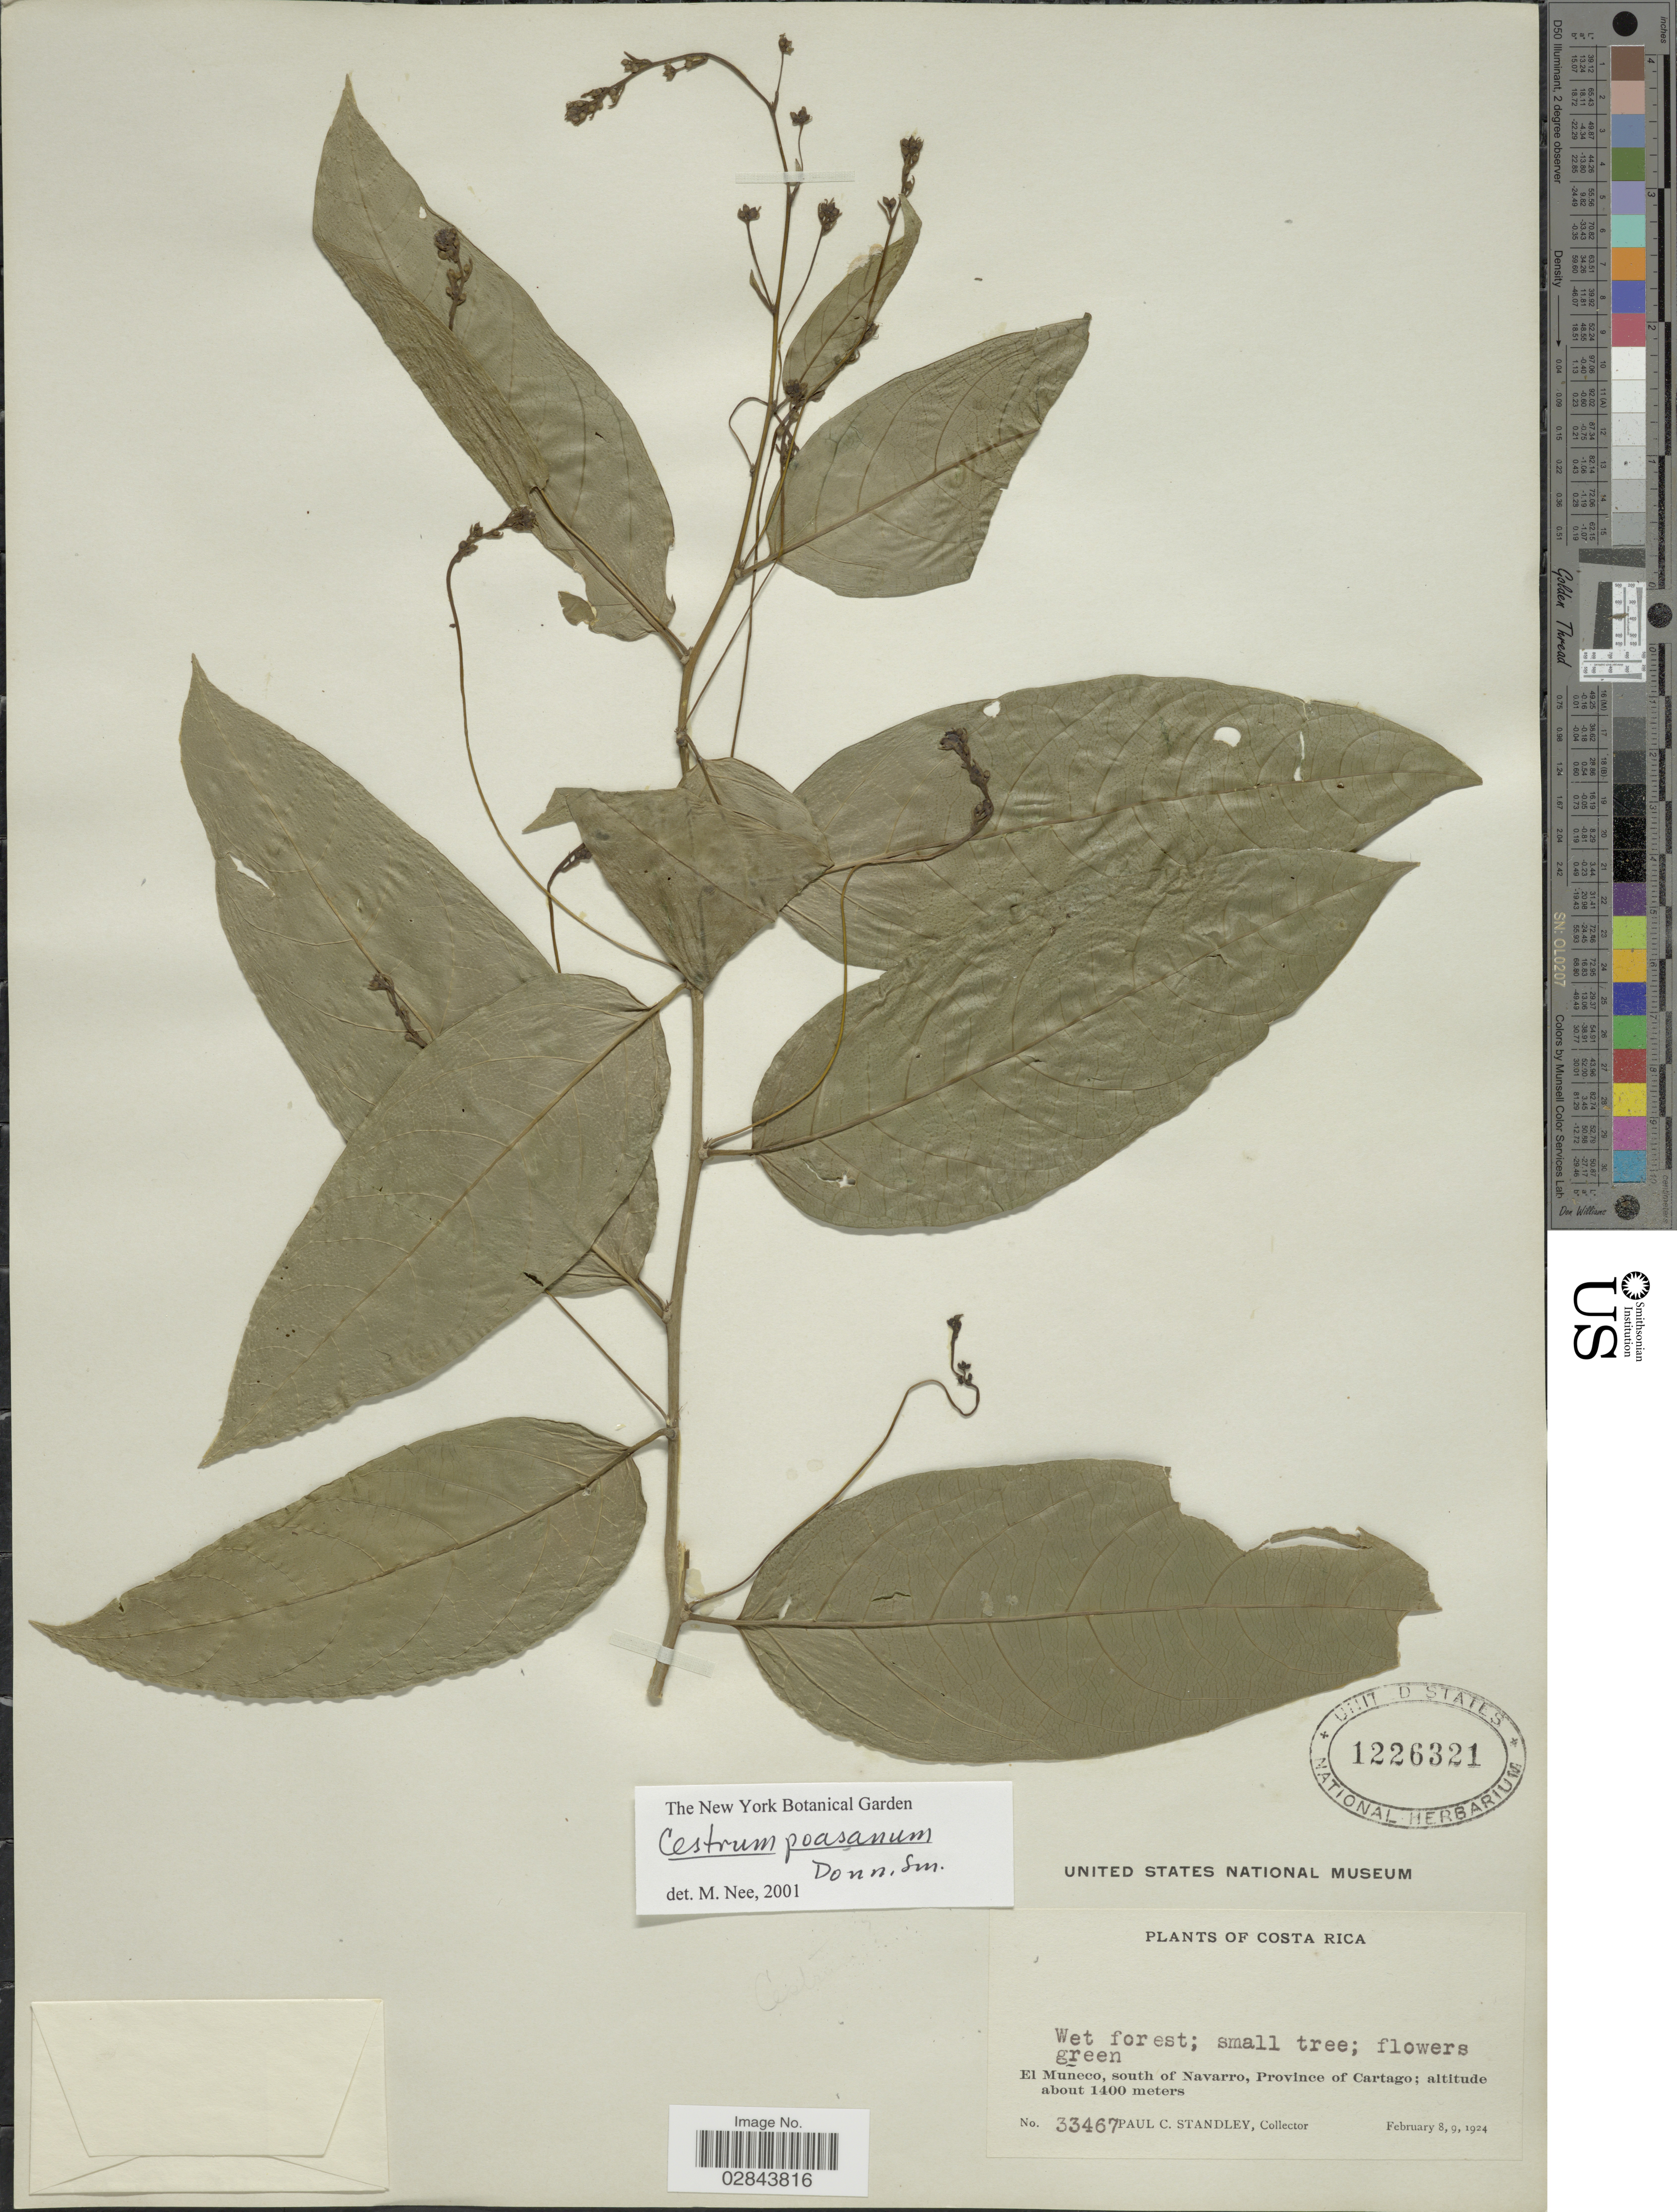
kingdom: Plantae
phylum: Tracheophyta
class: Magnoliopsida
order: Solanales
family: Solanaceae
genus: Cestrum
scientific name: Cestrum poasanum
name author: Donn. Sm.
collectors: P. C. Standley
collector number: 33467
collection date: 1924-02-08/1924-02-09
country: Costa Rica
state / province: Cartago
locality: El Muñeco, south of Navarro, Province of Cartago.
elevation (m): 1400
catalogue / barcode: US 1226321